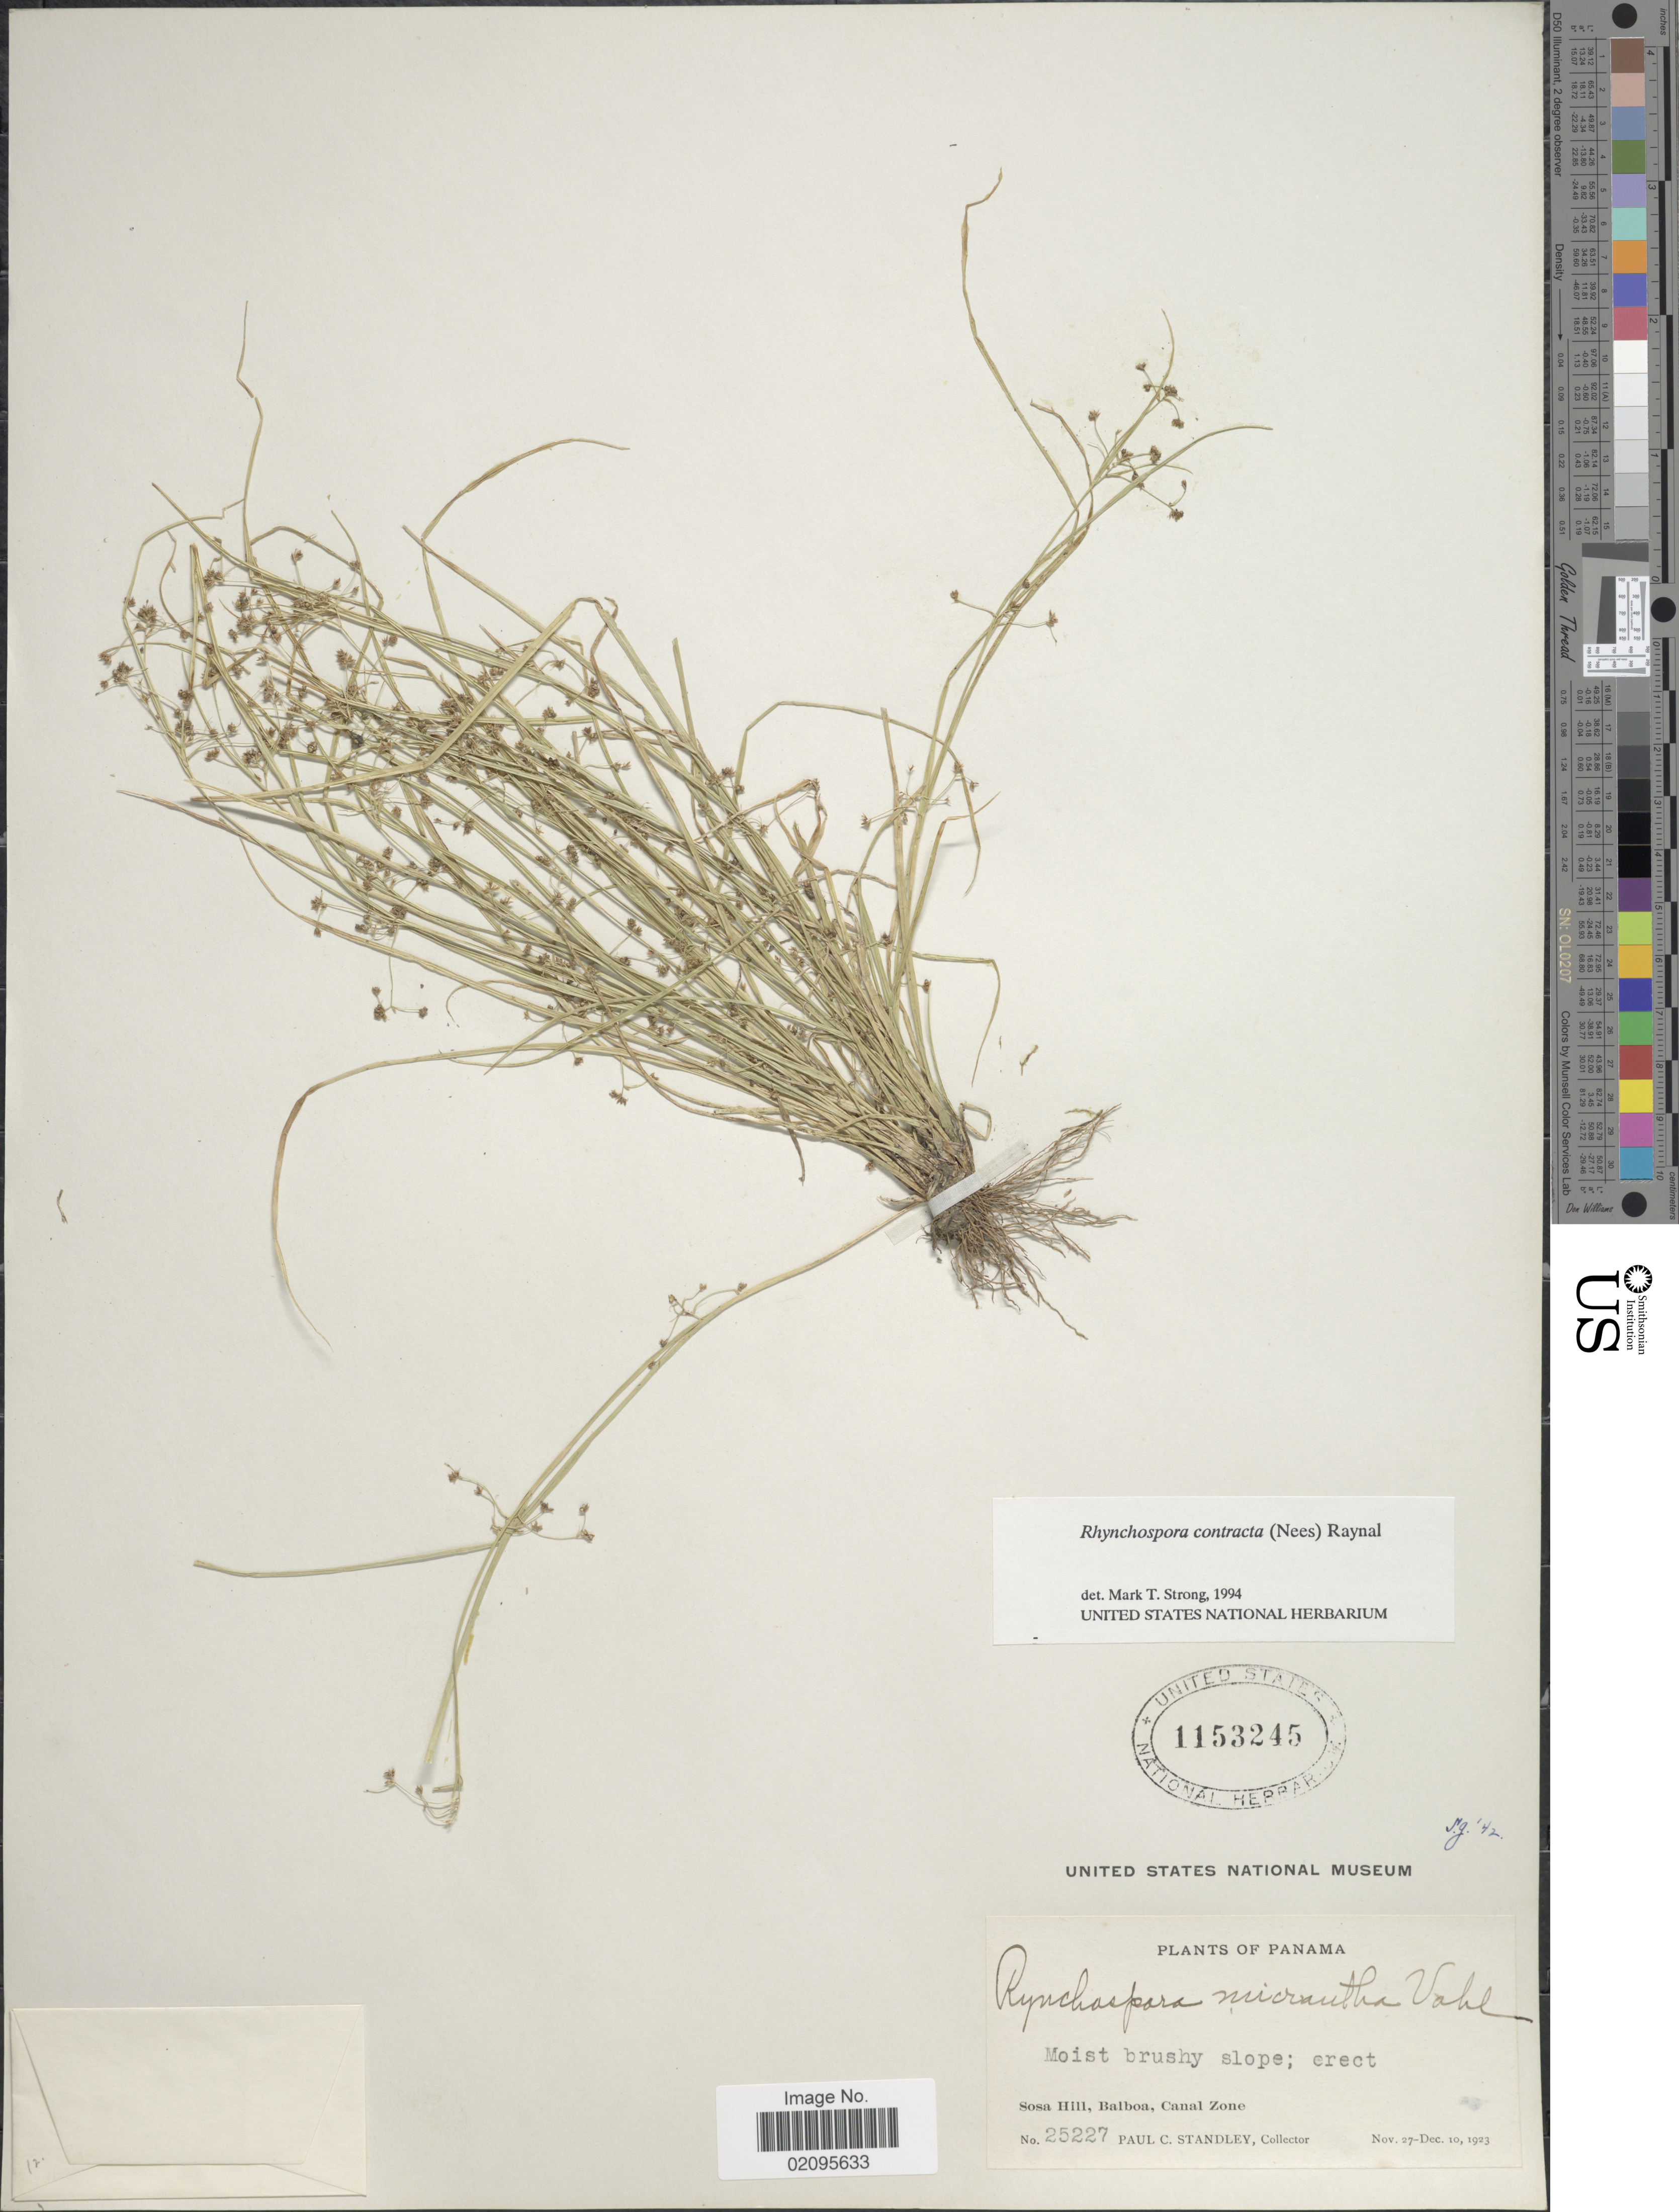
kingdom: Plantae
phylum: Tracheophyta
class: Liliopsida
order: Poales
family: Cyperaceae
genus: Rhynchospora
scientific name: Rhynchospora contracta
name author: (Nees) J. Raynal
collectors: P. C. Standley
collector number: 25227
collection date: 1923-11-27/1923-12-10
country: Panama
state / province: Colón / Panamá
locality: Moist brushy slope, Sosa Hill, Balboa, Canal Zone.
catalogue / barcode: US 1153245